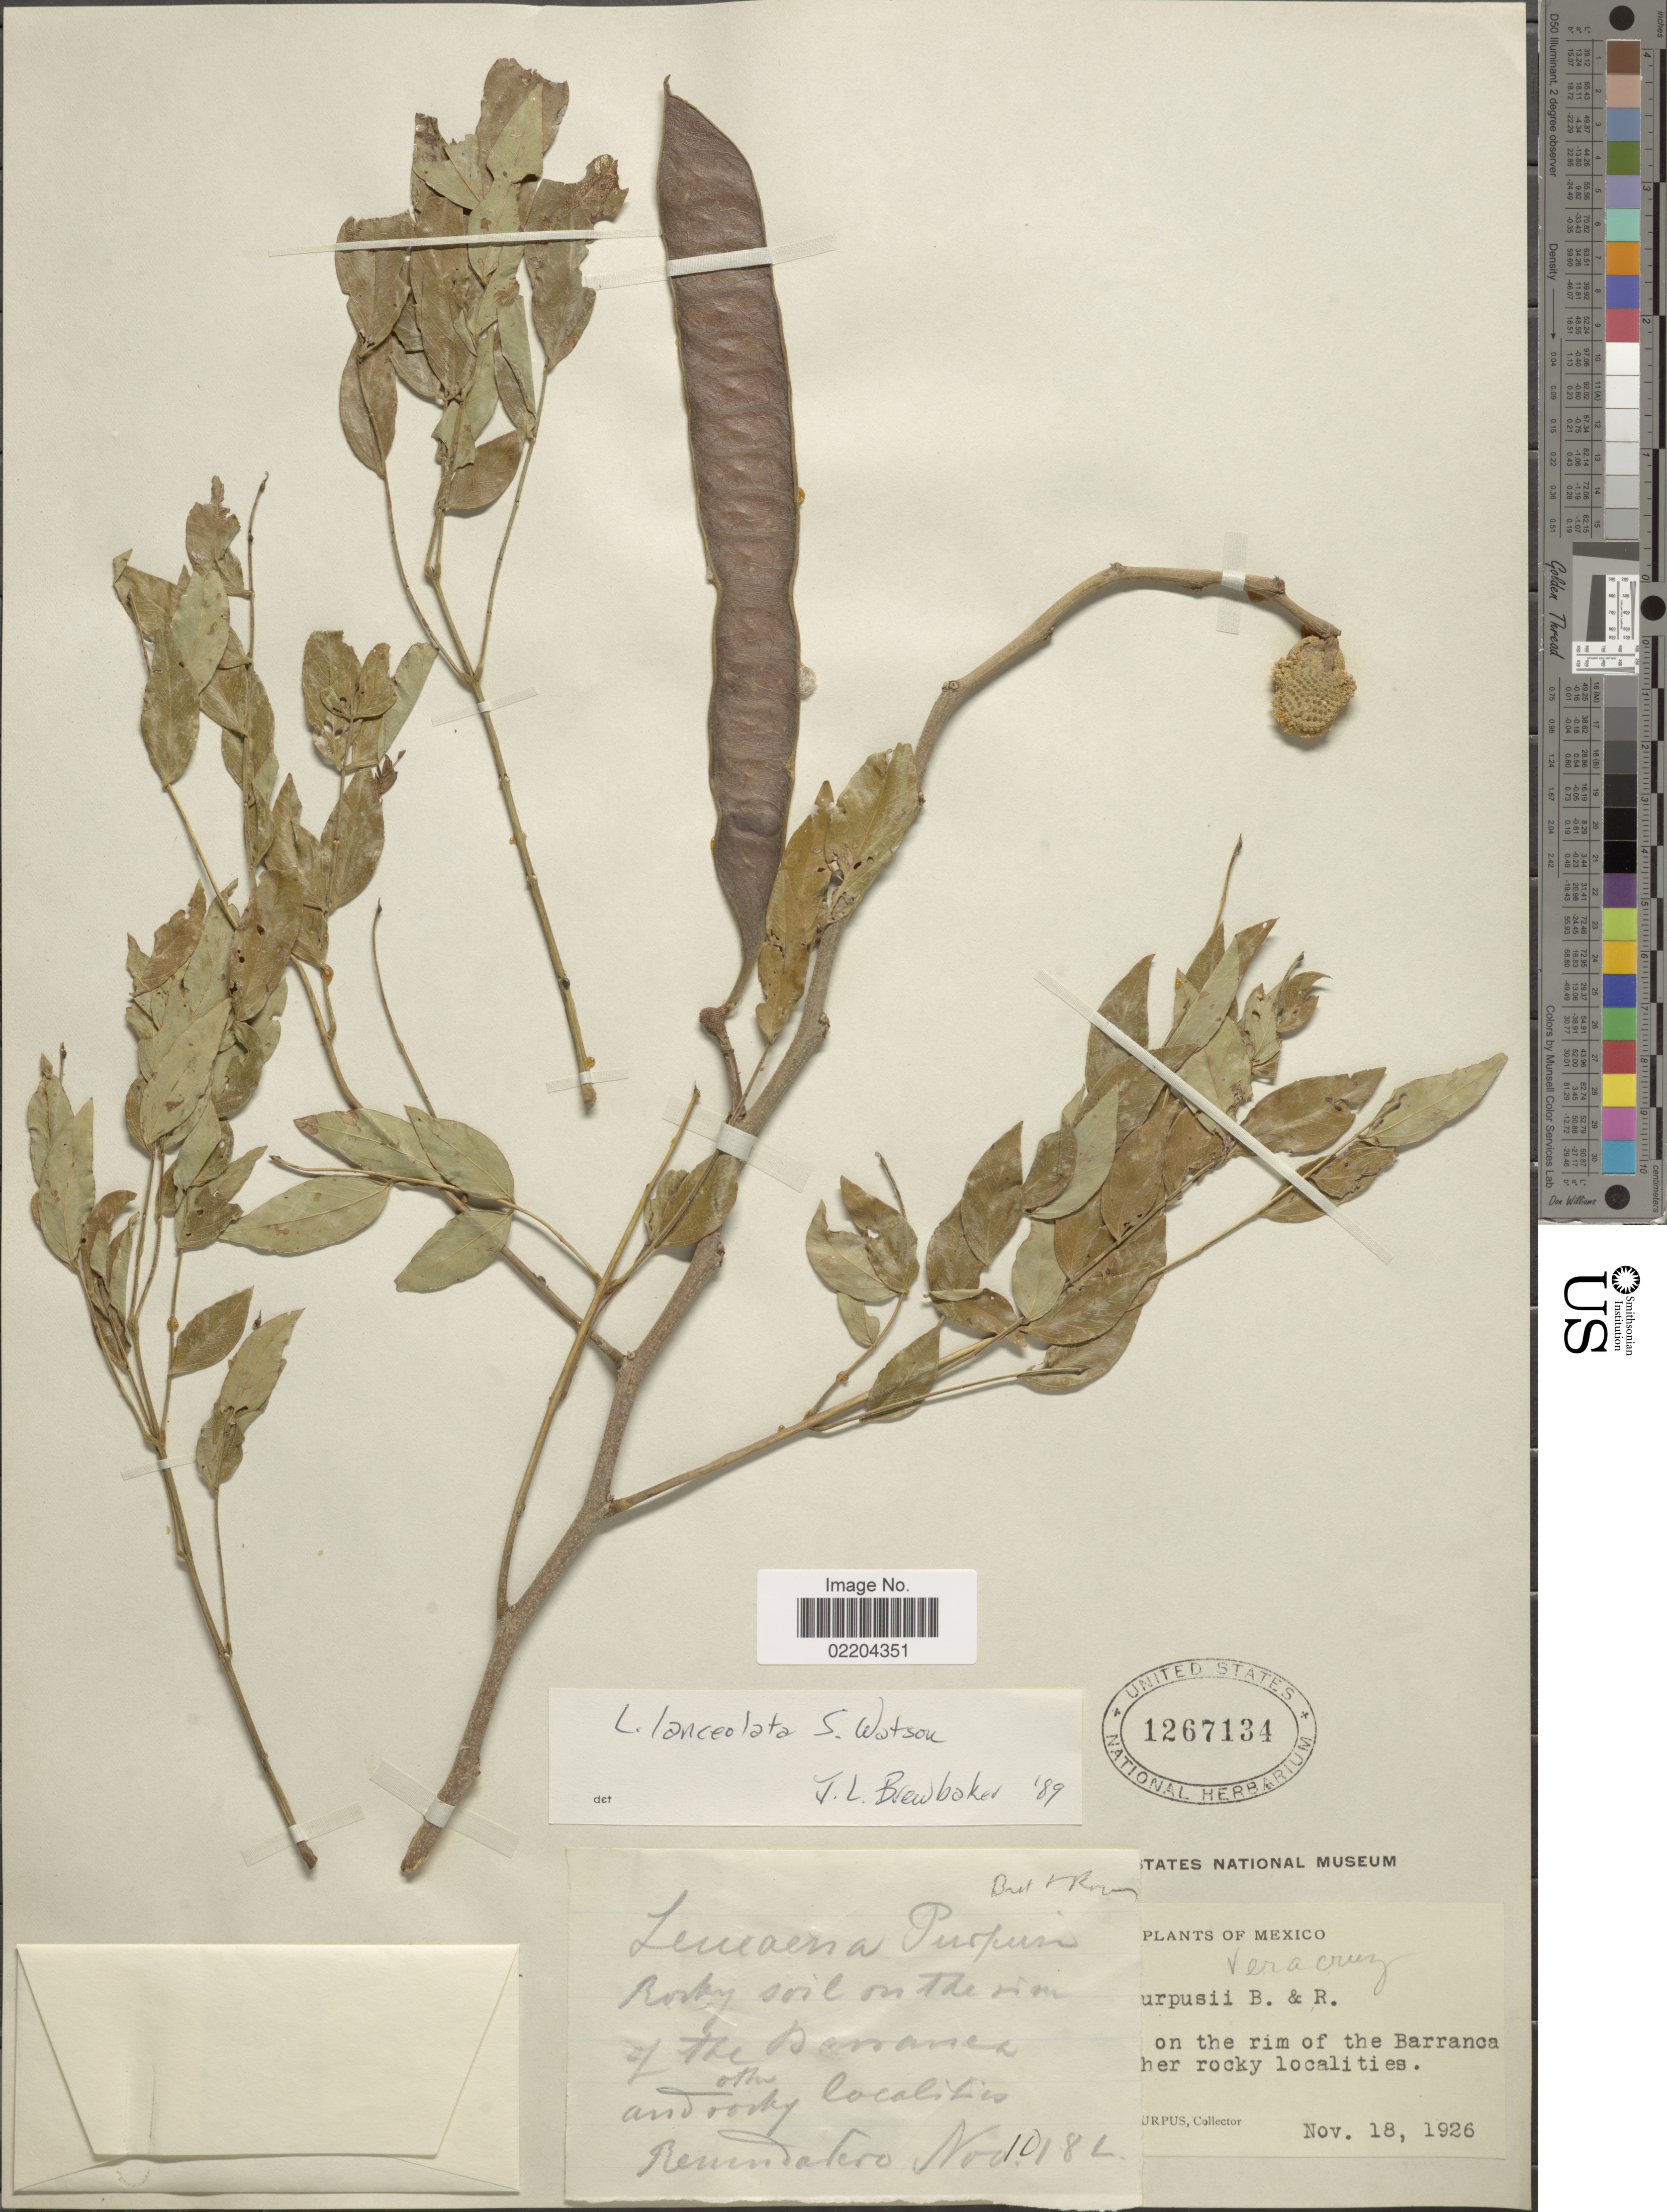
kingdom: Plantae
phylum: Tracheophyta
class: Magnoliopsida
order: Fabales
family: Fabaceae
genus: Leucaena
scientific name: Leucaena lanceolata var. lanceolata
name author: S. Watson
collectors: C. A. Purpus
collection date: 1926-11-18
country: Mexico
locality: On the rim of the Barranca and other rocky localities. Remudadero.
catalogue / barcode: US 1267134